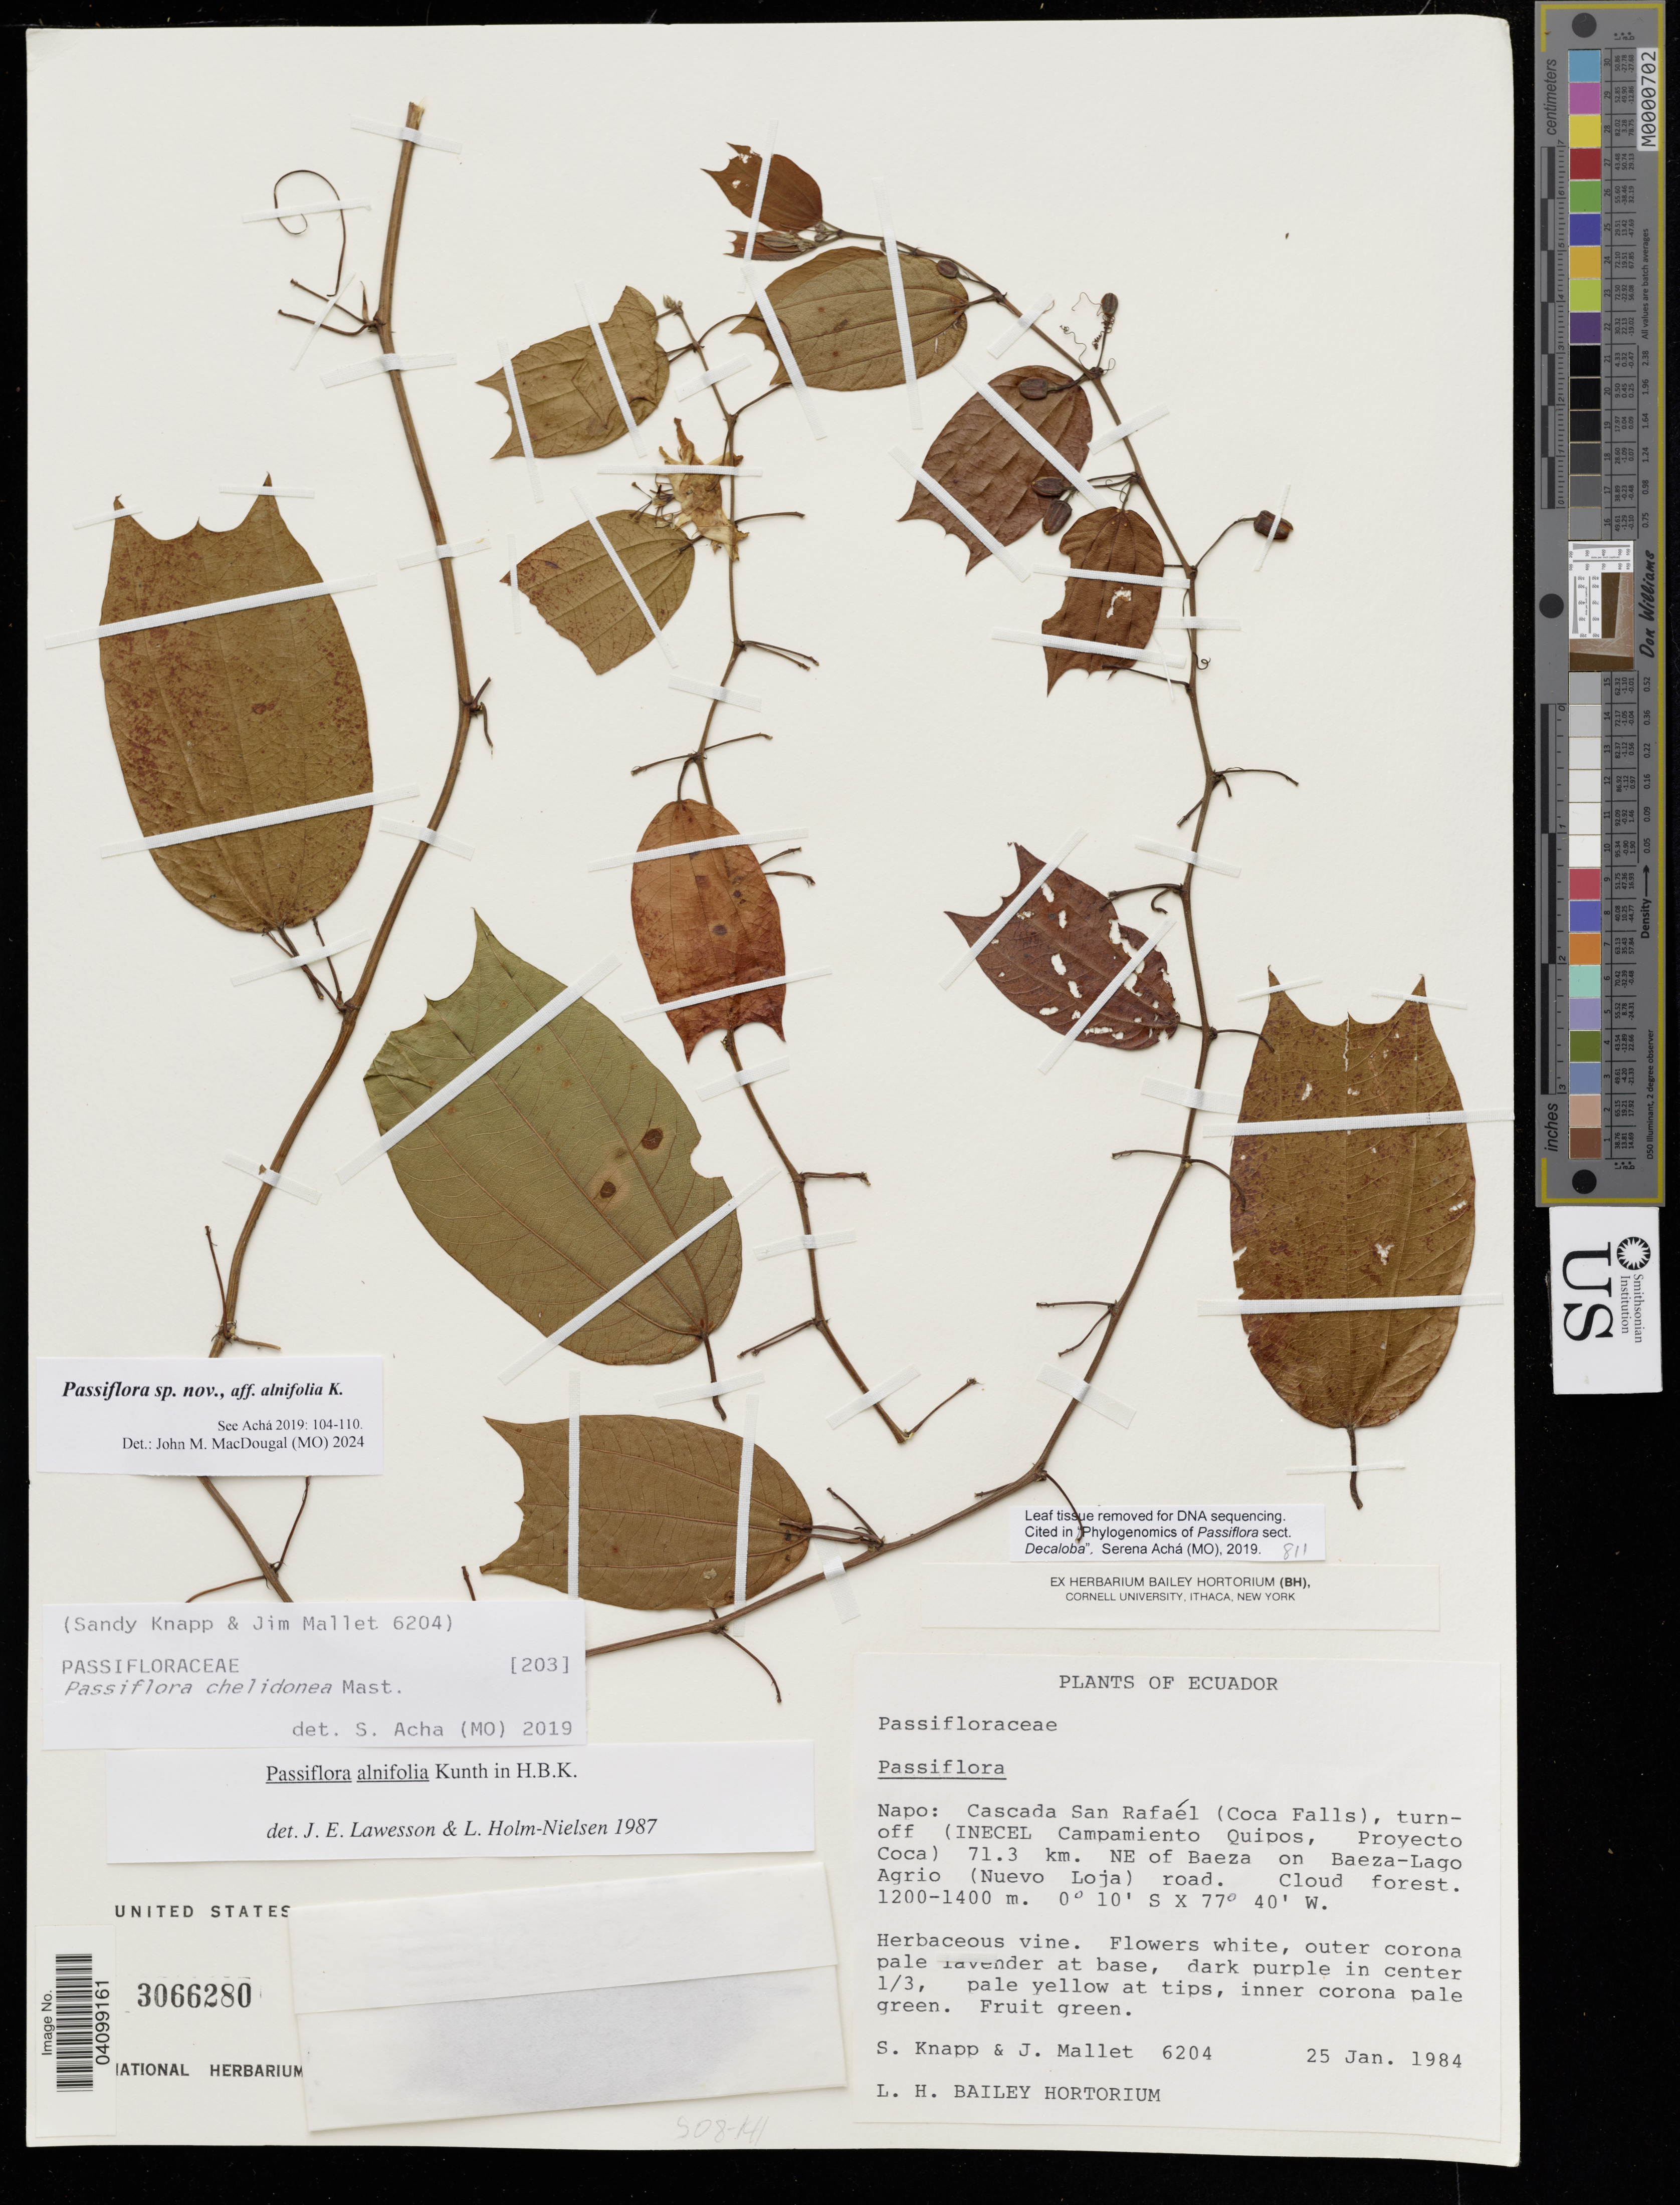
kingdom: Plantae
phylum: Tracheophyta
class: Magnoliopsida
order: Malpighiales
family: Passifloraceae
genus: Passiflora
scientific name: Passiflora alnifolia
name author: Kunth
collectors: S. Knapp & J. Mallet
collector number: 6204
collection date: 1984-01-25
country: Ecuador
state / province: Napo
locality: Cascada San Rafaél (Coca Falls), turn-off (INECEL Campamiento Quipos, Proyecto Coca). 71.3 km. NE of Baeza on Baeza-Lago Agrio (Nuevo Loja) road.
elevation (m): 1200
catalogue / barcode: US 3066280